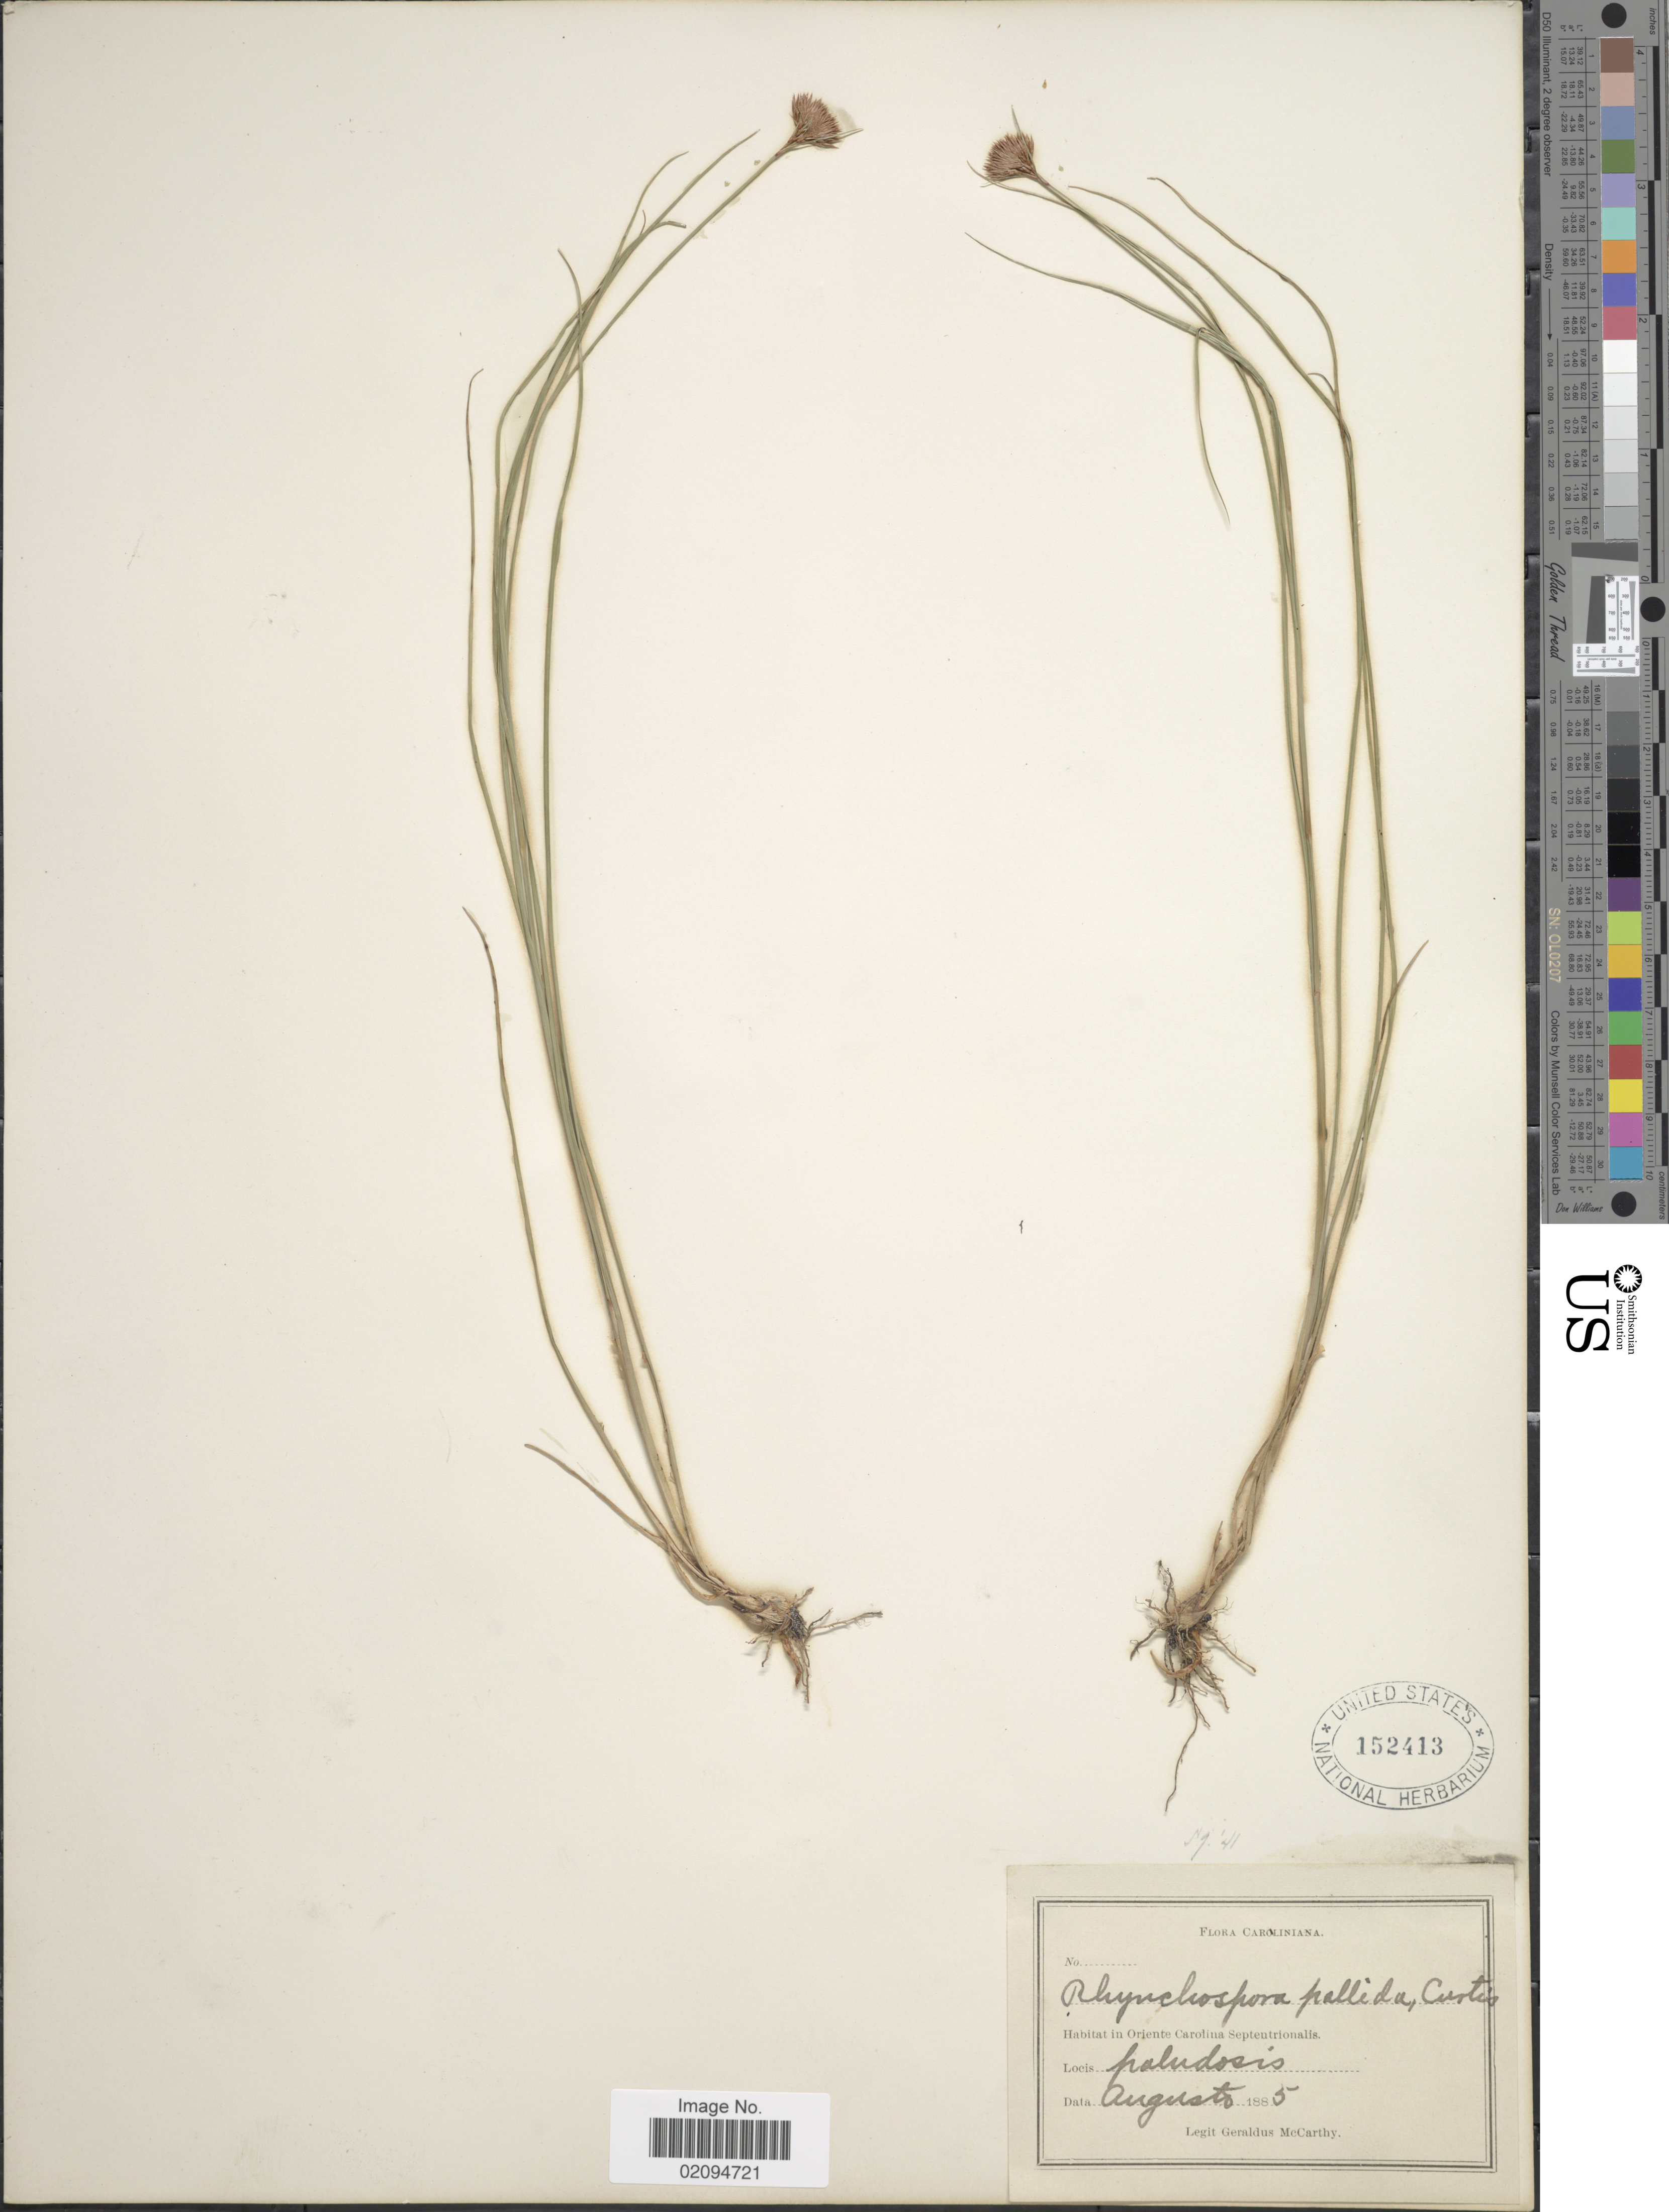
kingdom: Plantae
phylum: Tracheophyta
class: Liliopsida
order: Poales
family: Cyperaceae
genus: Rhynchospora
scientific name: Rhynchospora pallida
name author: M.A. Curtis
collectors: M. McCarthy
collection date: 1885-08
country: United States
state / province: North Carolina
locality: Caroliniana. in Oriente Carolina Septentrionalis, locis paludosis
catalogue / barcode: US 152413